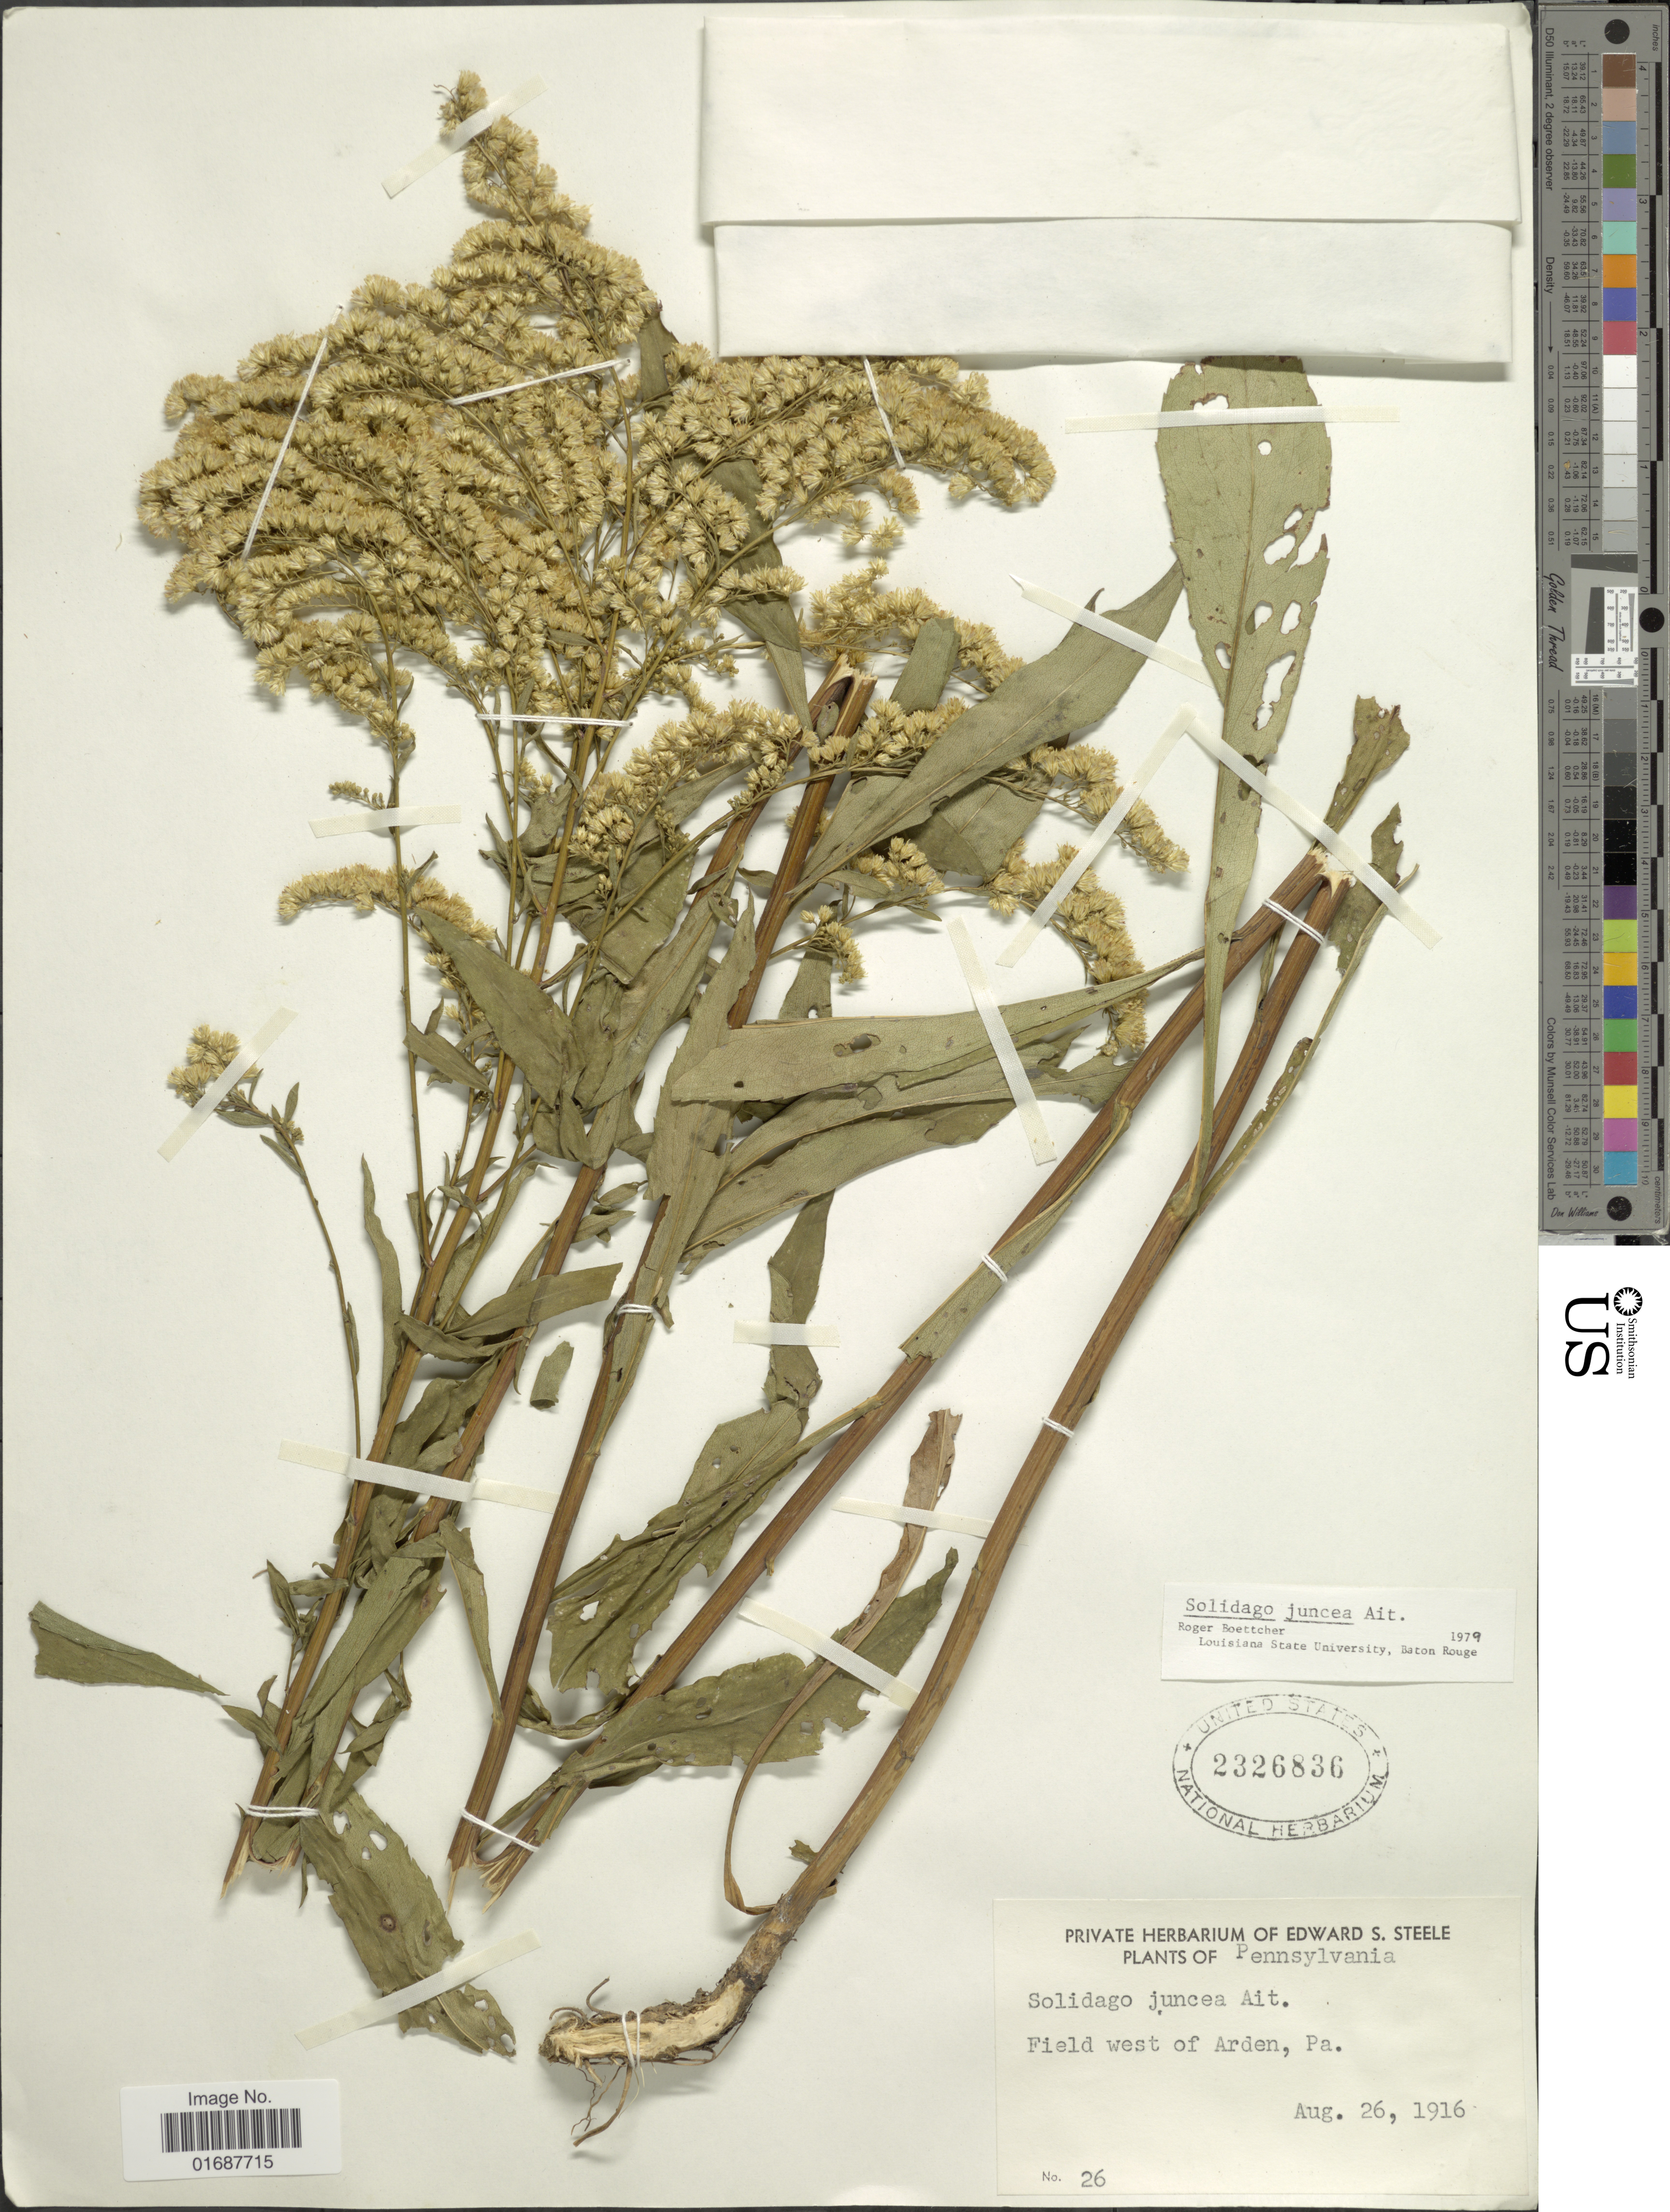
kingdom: Plantae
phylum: Tracheophyta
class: Magnoliopsida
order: Asterales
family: Asteraceae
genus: Solidago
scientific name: Solidago juncea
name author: Aiton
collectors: ex herb. Edward S. Steele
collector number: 26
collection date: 1916-08-26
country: United States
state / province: Pennsylvania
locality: Field west of Arden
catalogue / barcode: US 2326836